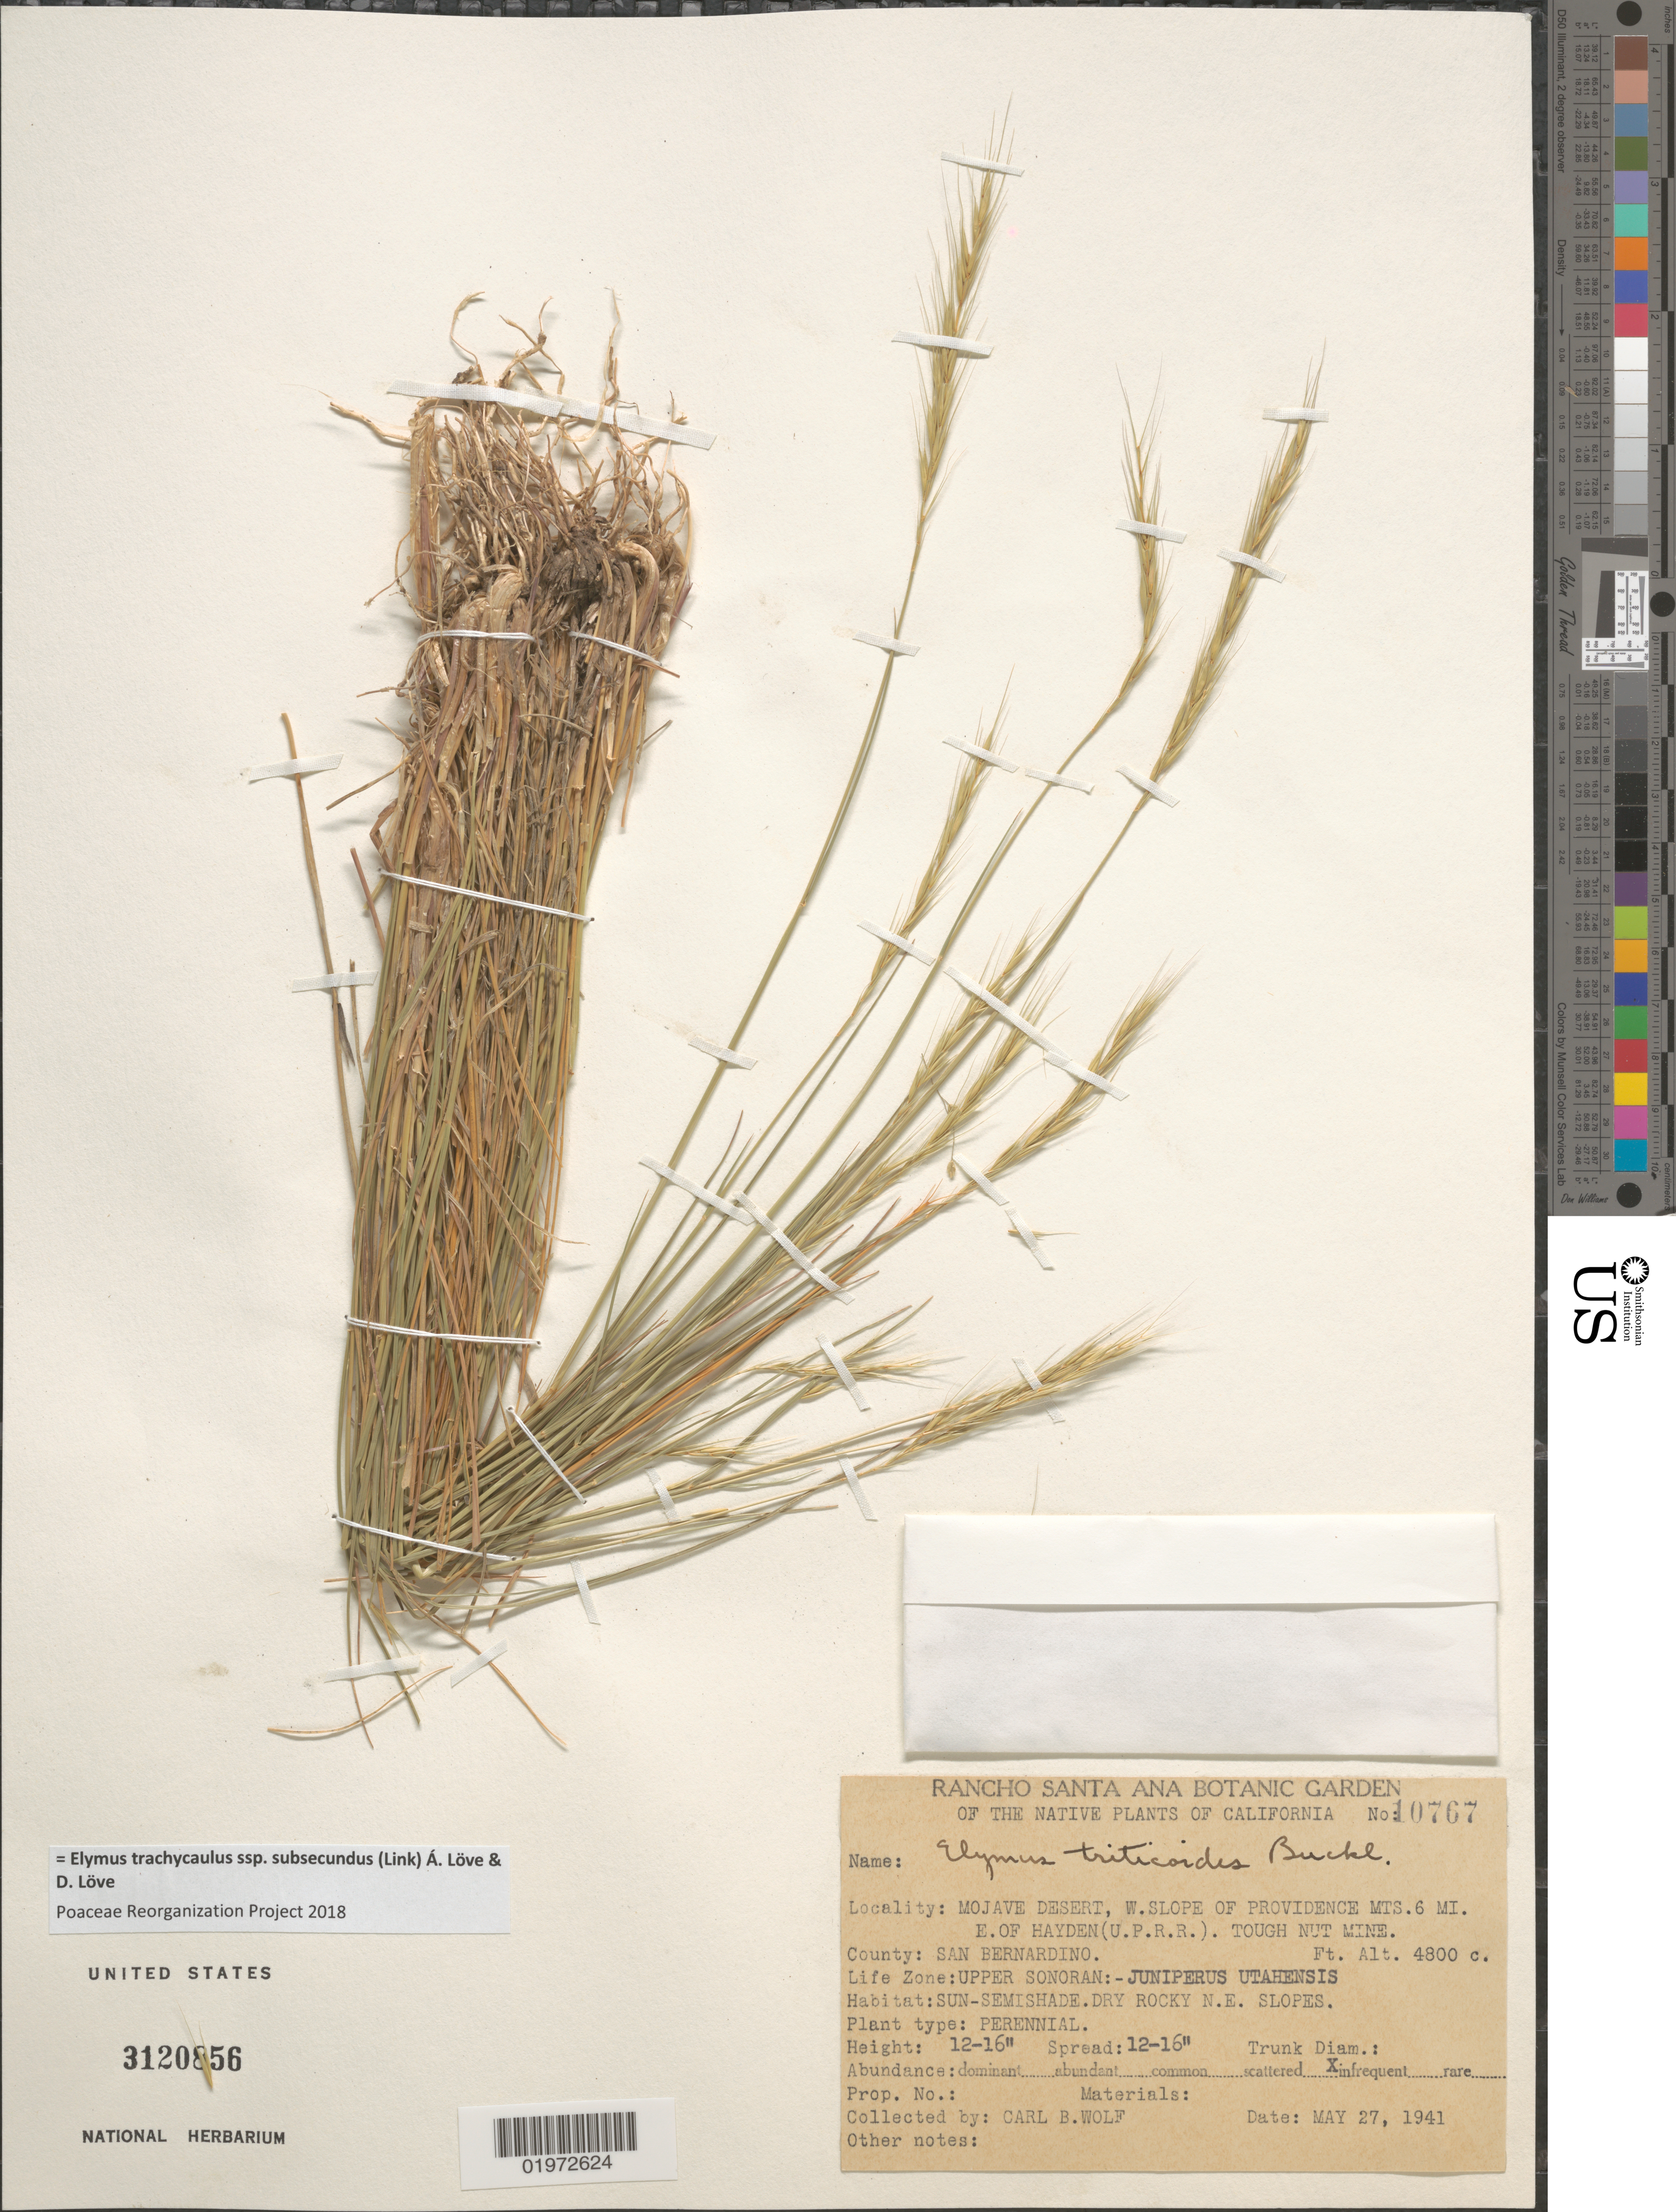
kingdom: Plantae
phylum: Tracheophyta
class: Liliopsida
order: Poales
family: Poaceae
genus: Elymus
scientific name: Elymus trachycaulus subsp. subsecundus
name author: (Link) Á. Löve & D. Löve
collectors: C. B. Wolf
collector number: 10767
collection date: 1941-05-27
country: United States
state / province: California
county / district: San Bernardino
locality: Mojave Desert, W. Slope of Providence Mts. 6 mi. E. of Hayden (U.P.R.R.) Tough Nut Mine. County: San Bernardino. Dry Rocky N.E. Slopes. Life Zone: Upper Sonoran.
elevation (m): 1463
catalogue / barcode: US 3120856